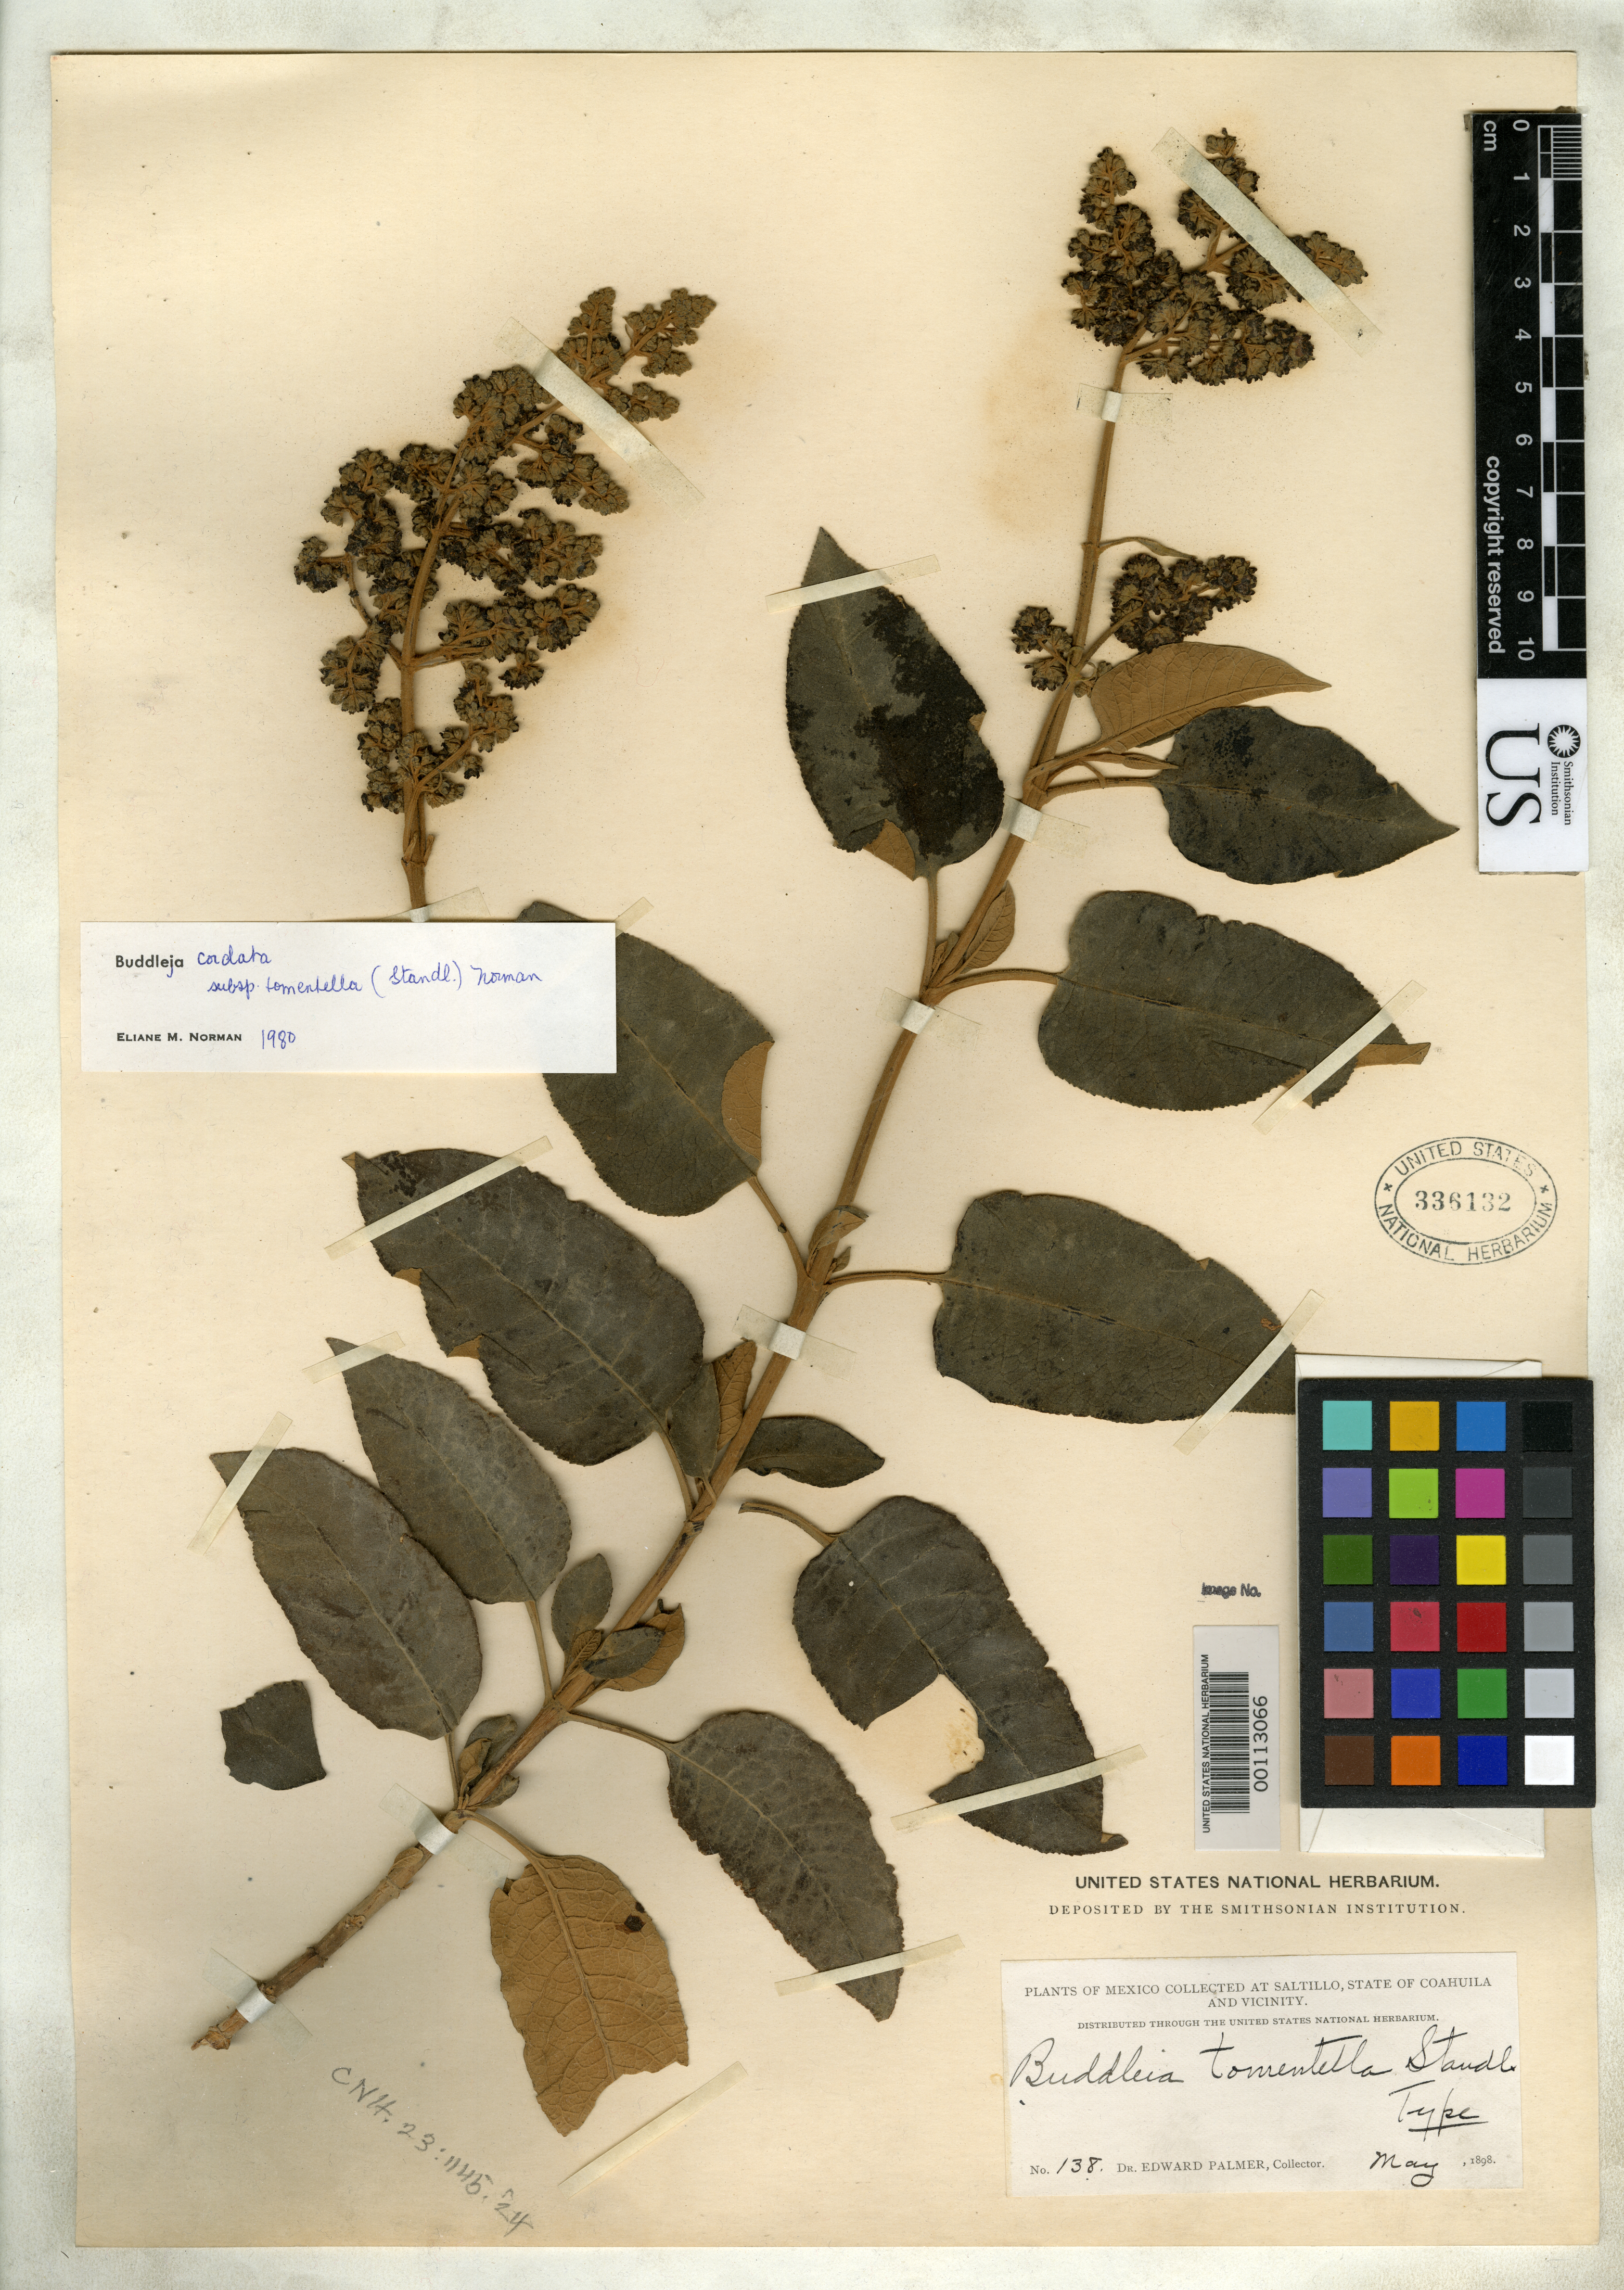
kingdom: Plantae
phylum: Tracheophyta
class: Magnoliopsida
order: Lamiales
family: Scrophulariaceae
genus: Buddleja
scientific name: Buddleja tomentella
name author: Standl.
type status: Holotype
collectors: E. Palmer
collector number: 138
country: Mexico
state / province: Coahuila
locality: Saltillo.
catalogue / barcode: US 336132